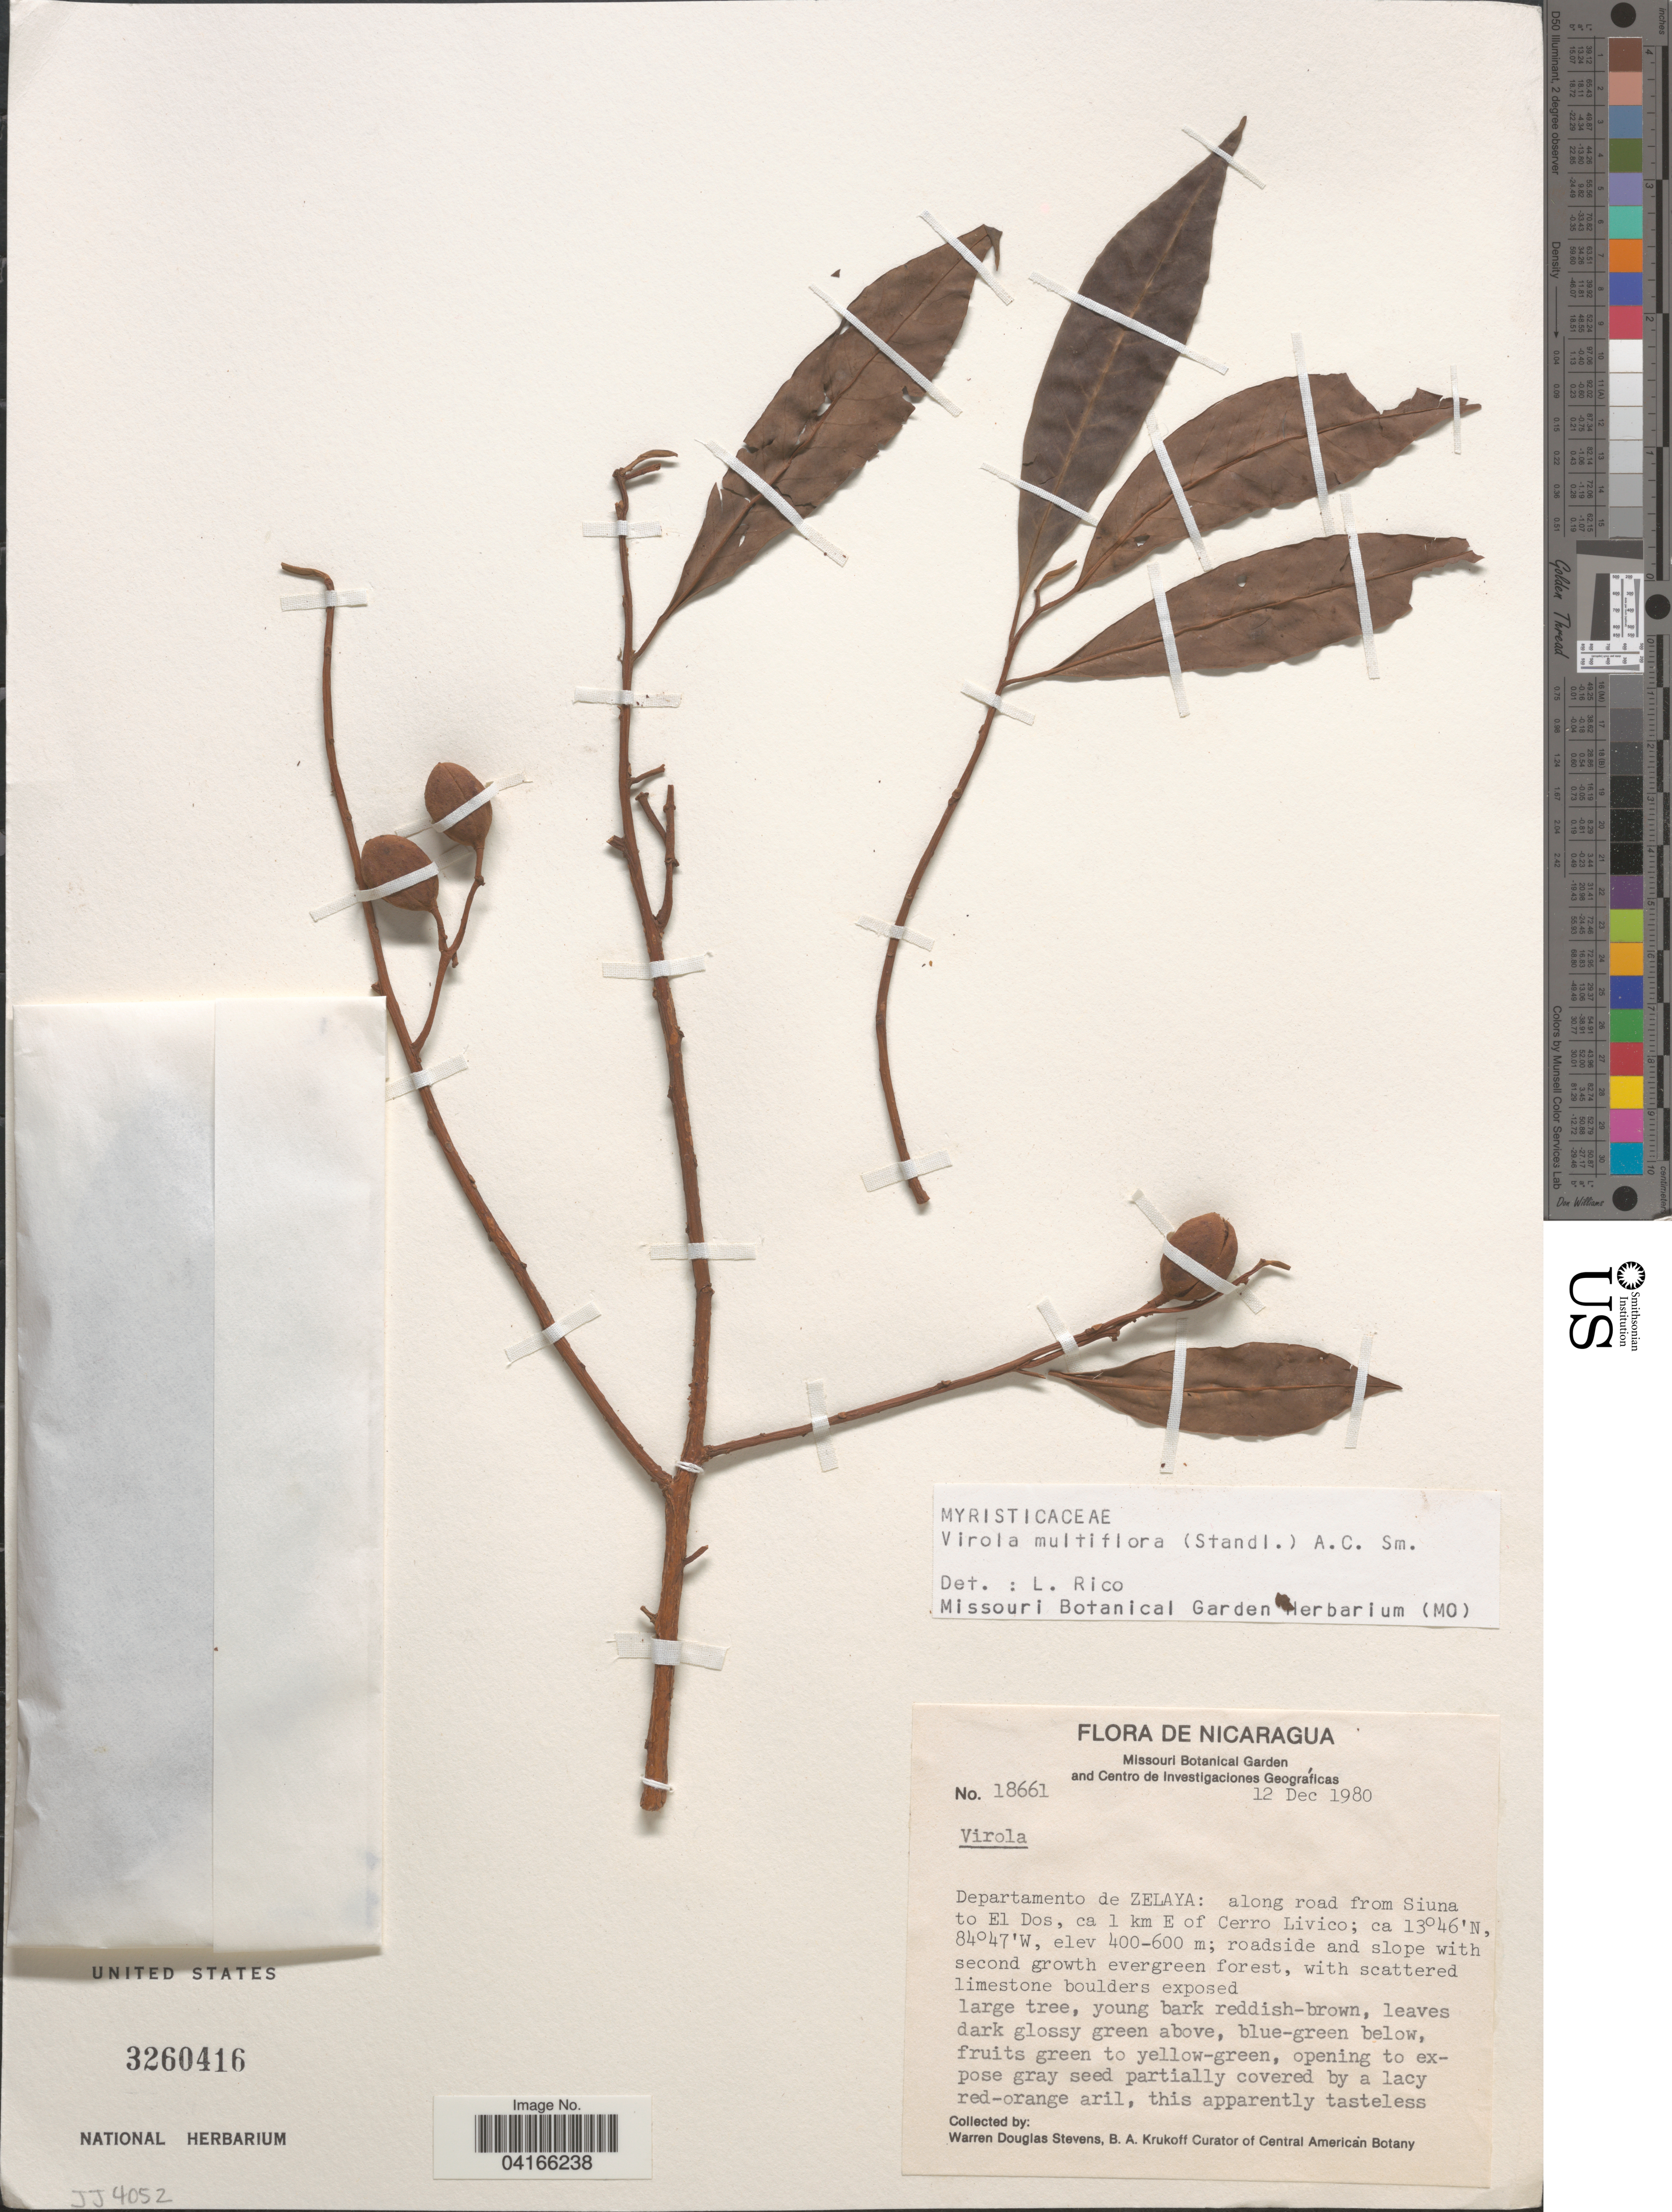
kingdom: Plantae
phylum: Tracheophyta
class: Magnoliopsida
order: Magnoliales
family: Myristicaceae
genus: Virola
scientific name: Virola multiflora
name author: (Standl.) A.C. Sm.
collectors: W. D. Stevens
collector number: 18661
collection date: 1980-12-12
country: Nicaragua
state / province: Atlántico Norte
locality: Departamento de Zelaya: along road from Siuna to El Dos, ca 1 km E of Cerro Livico.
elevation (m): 400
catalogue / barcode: US 3260416